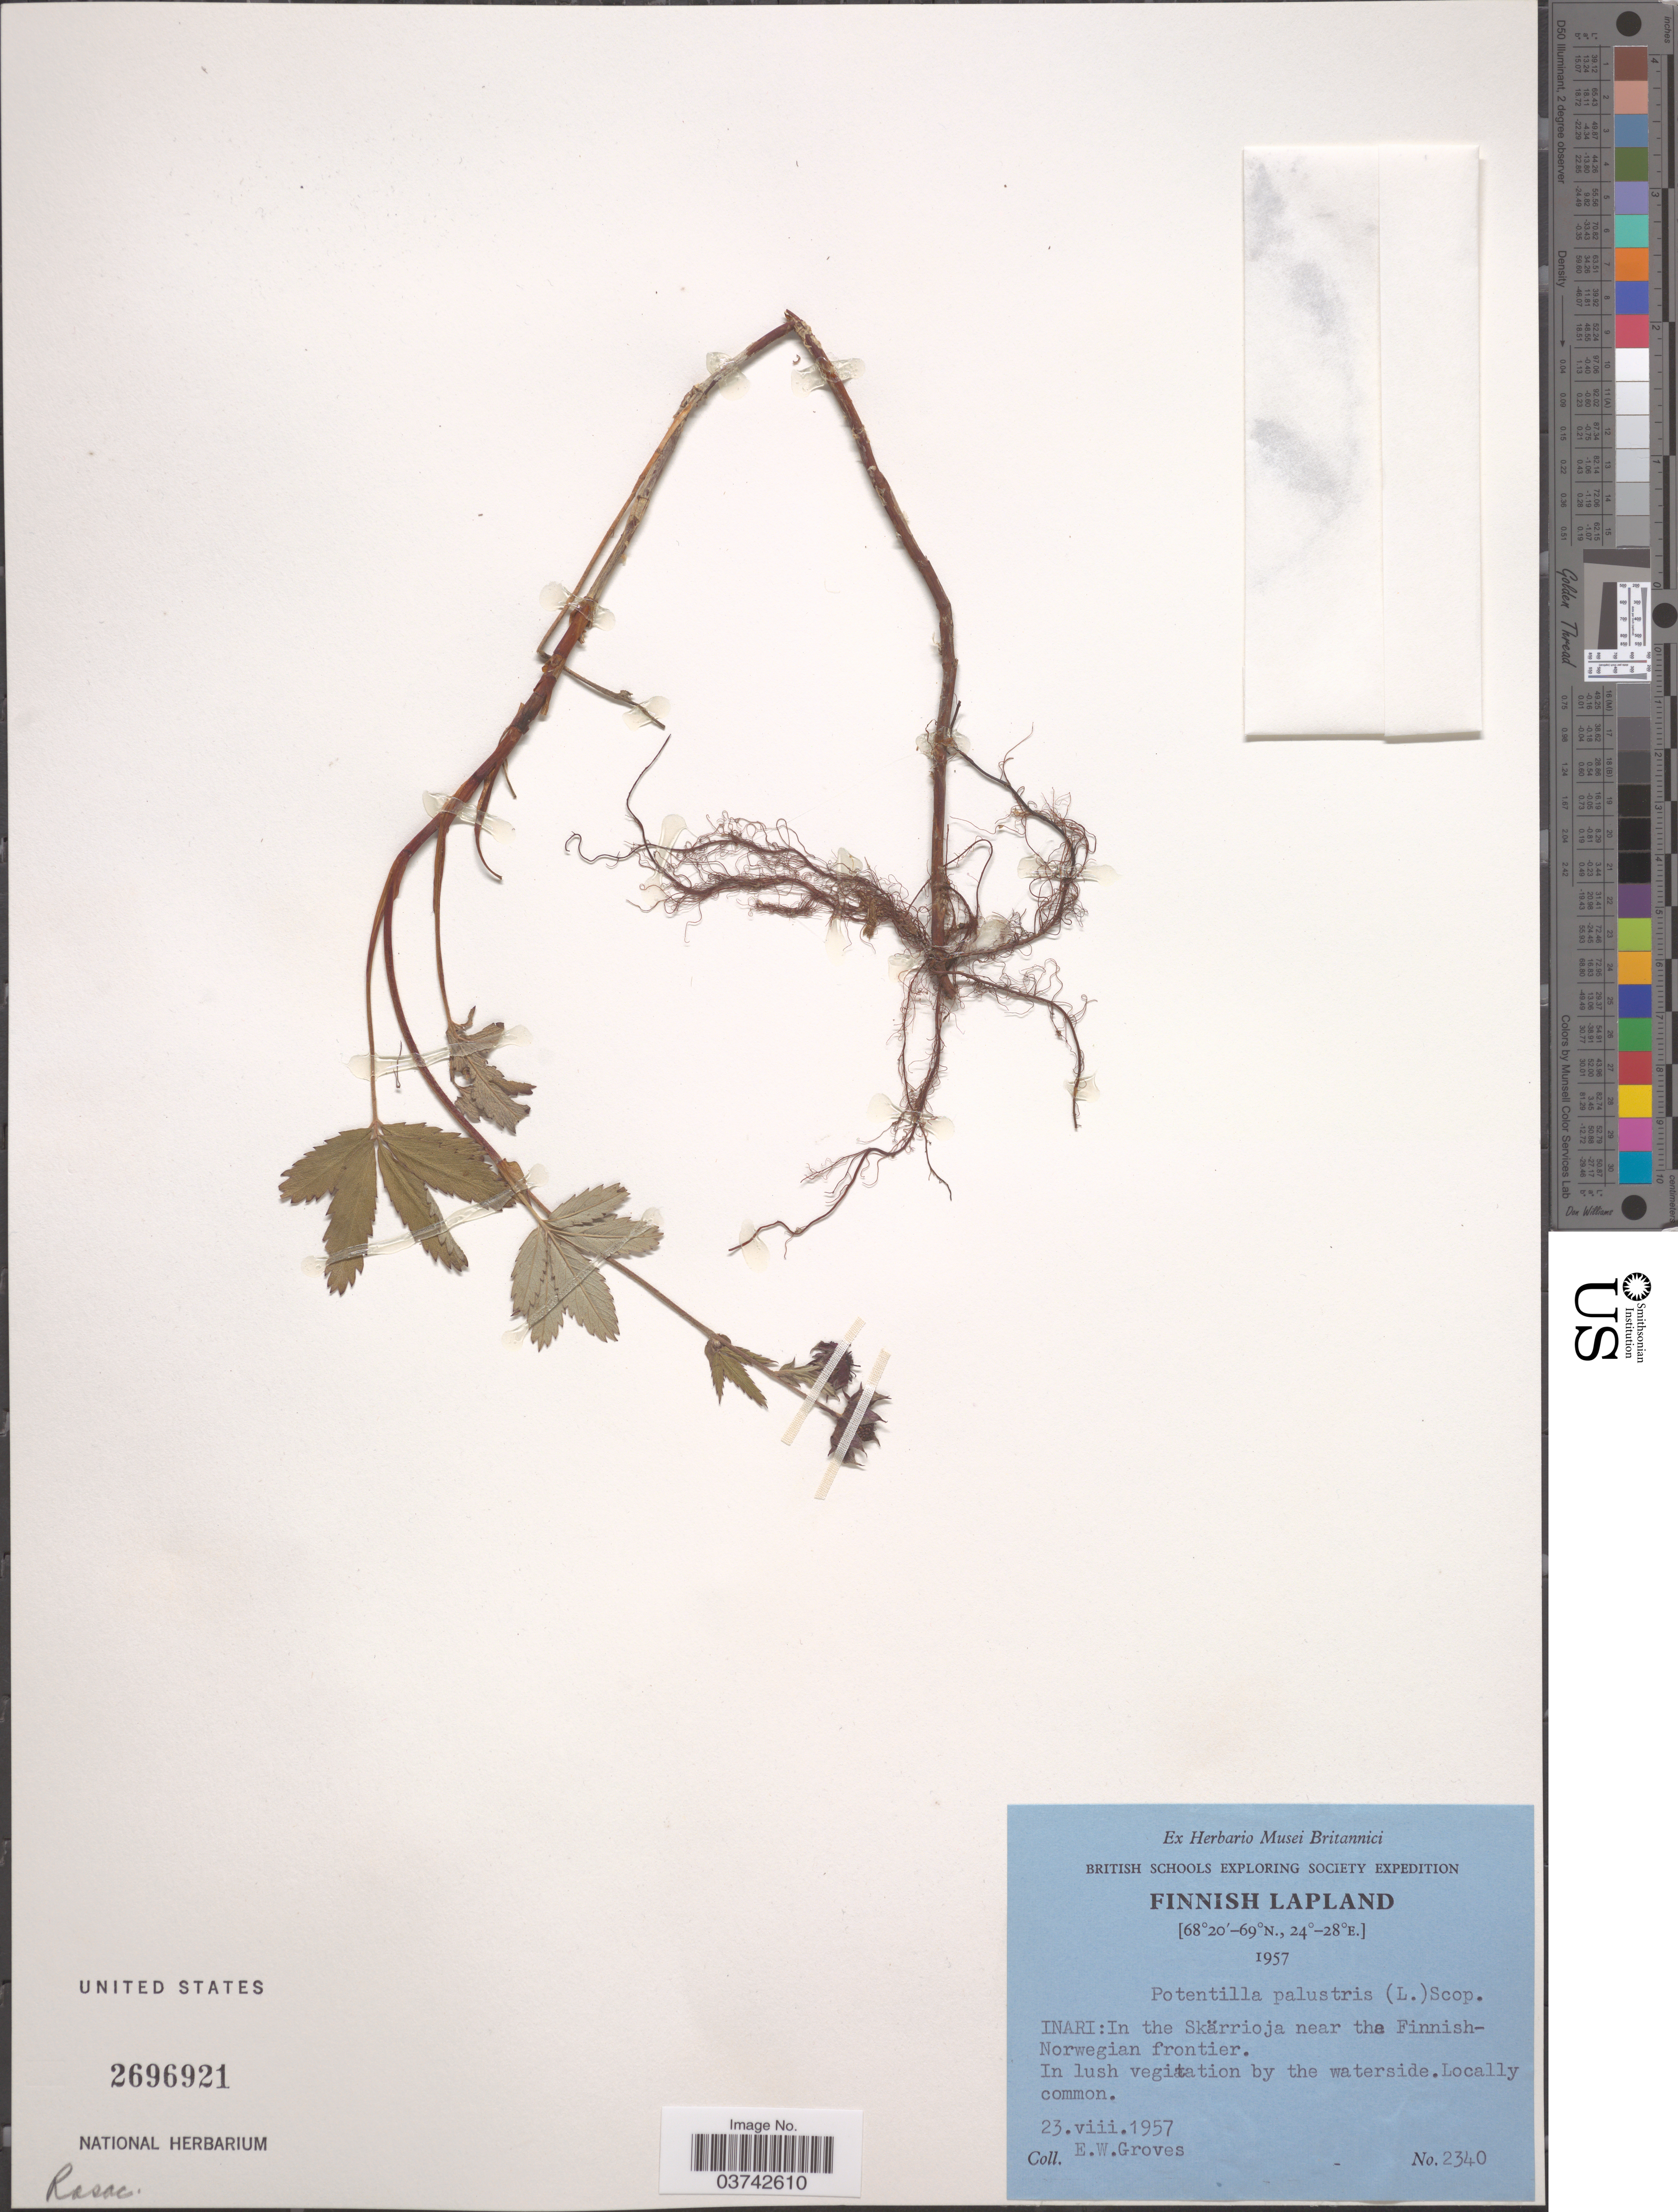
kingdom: Plantae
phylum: Tracheophyta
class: Magnoliopsida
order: Rosales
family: Rosaceae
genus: Comarum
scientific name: Comarum palustre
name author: L.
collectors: E. Groves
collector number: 2340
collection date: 1957-08-23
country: Finland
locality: Finnish Lapland. Inari: In the Skärrioja near the Finnish-Norwegian frontier.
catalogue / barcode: US 2696921